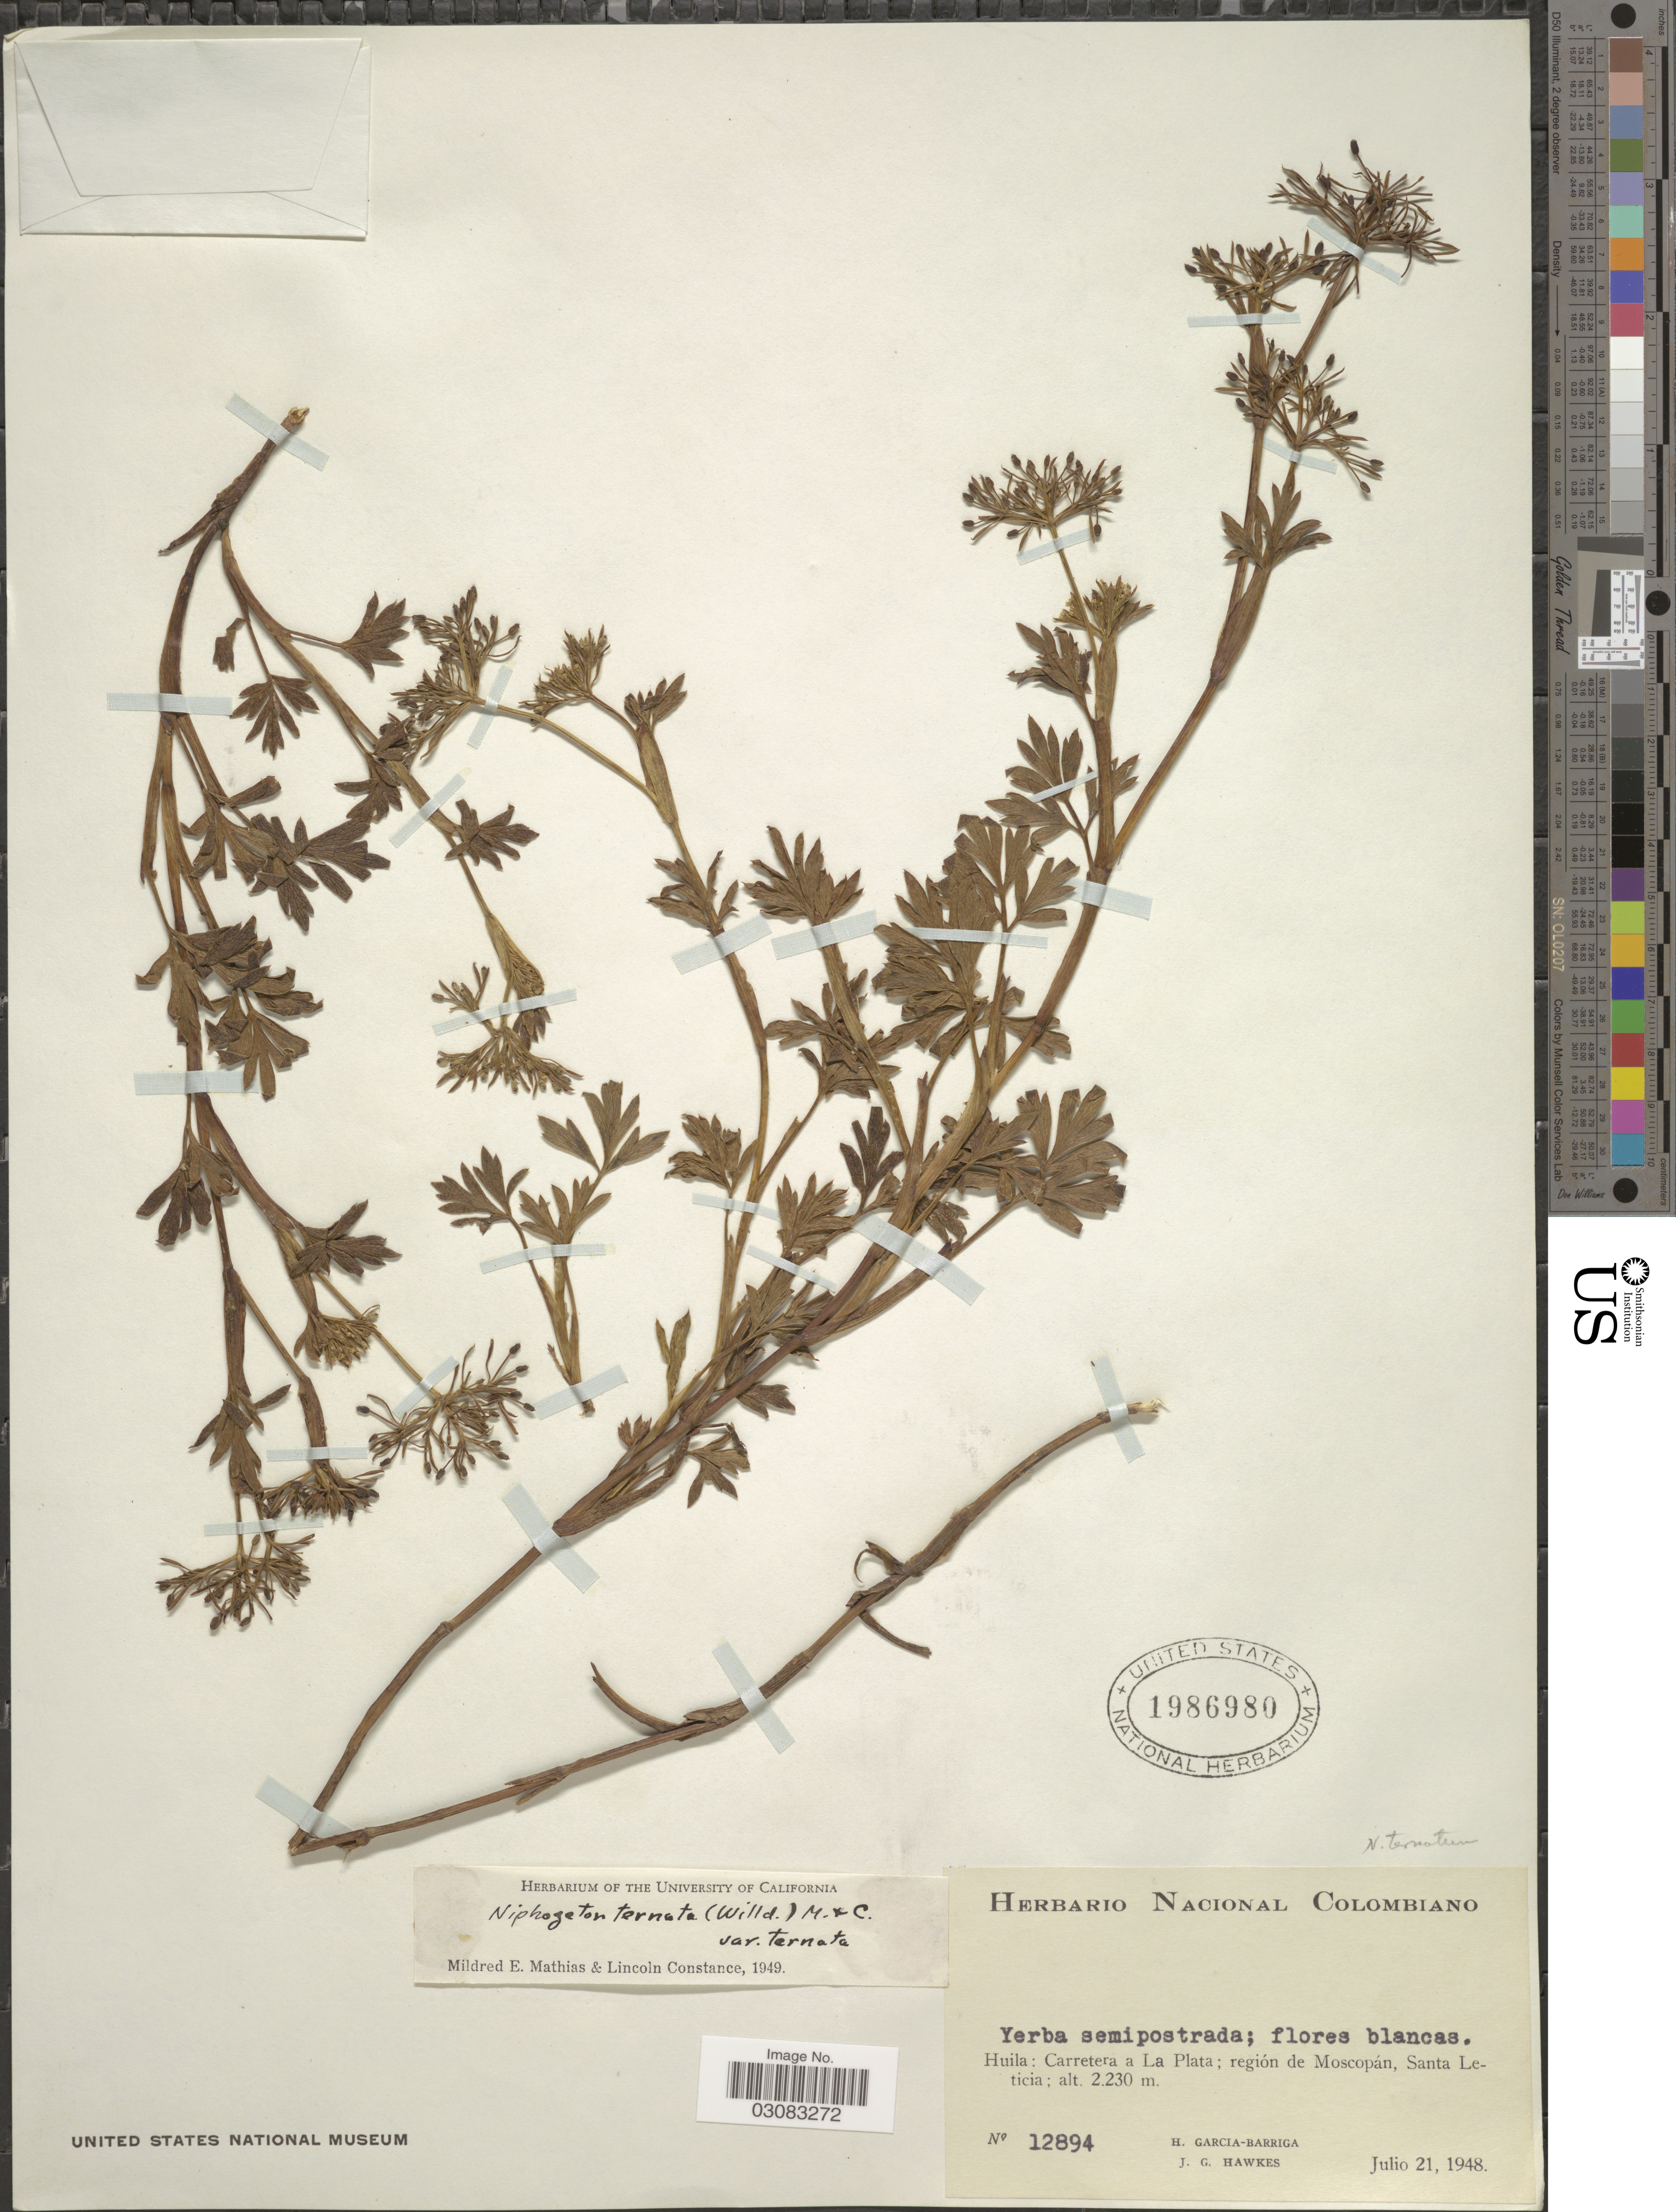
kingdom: Plantae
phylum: Tracheophyta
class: Magnoliopsida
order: Apiales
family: Apiaceae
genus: Niphogeton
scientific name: Niphogeton ternata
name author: (Willd. ex Schltr.) Mathias & Constance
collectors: H. García Barriga & J. Hawkes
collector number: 12894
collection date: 1948-07-21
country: Colombia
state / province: Huila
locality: Carretera a La Plata; región de Moscopán, Santa Leticia.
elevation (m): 2230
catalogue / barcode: US 1986980